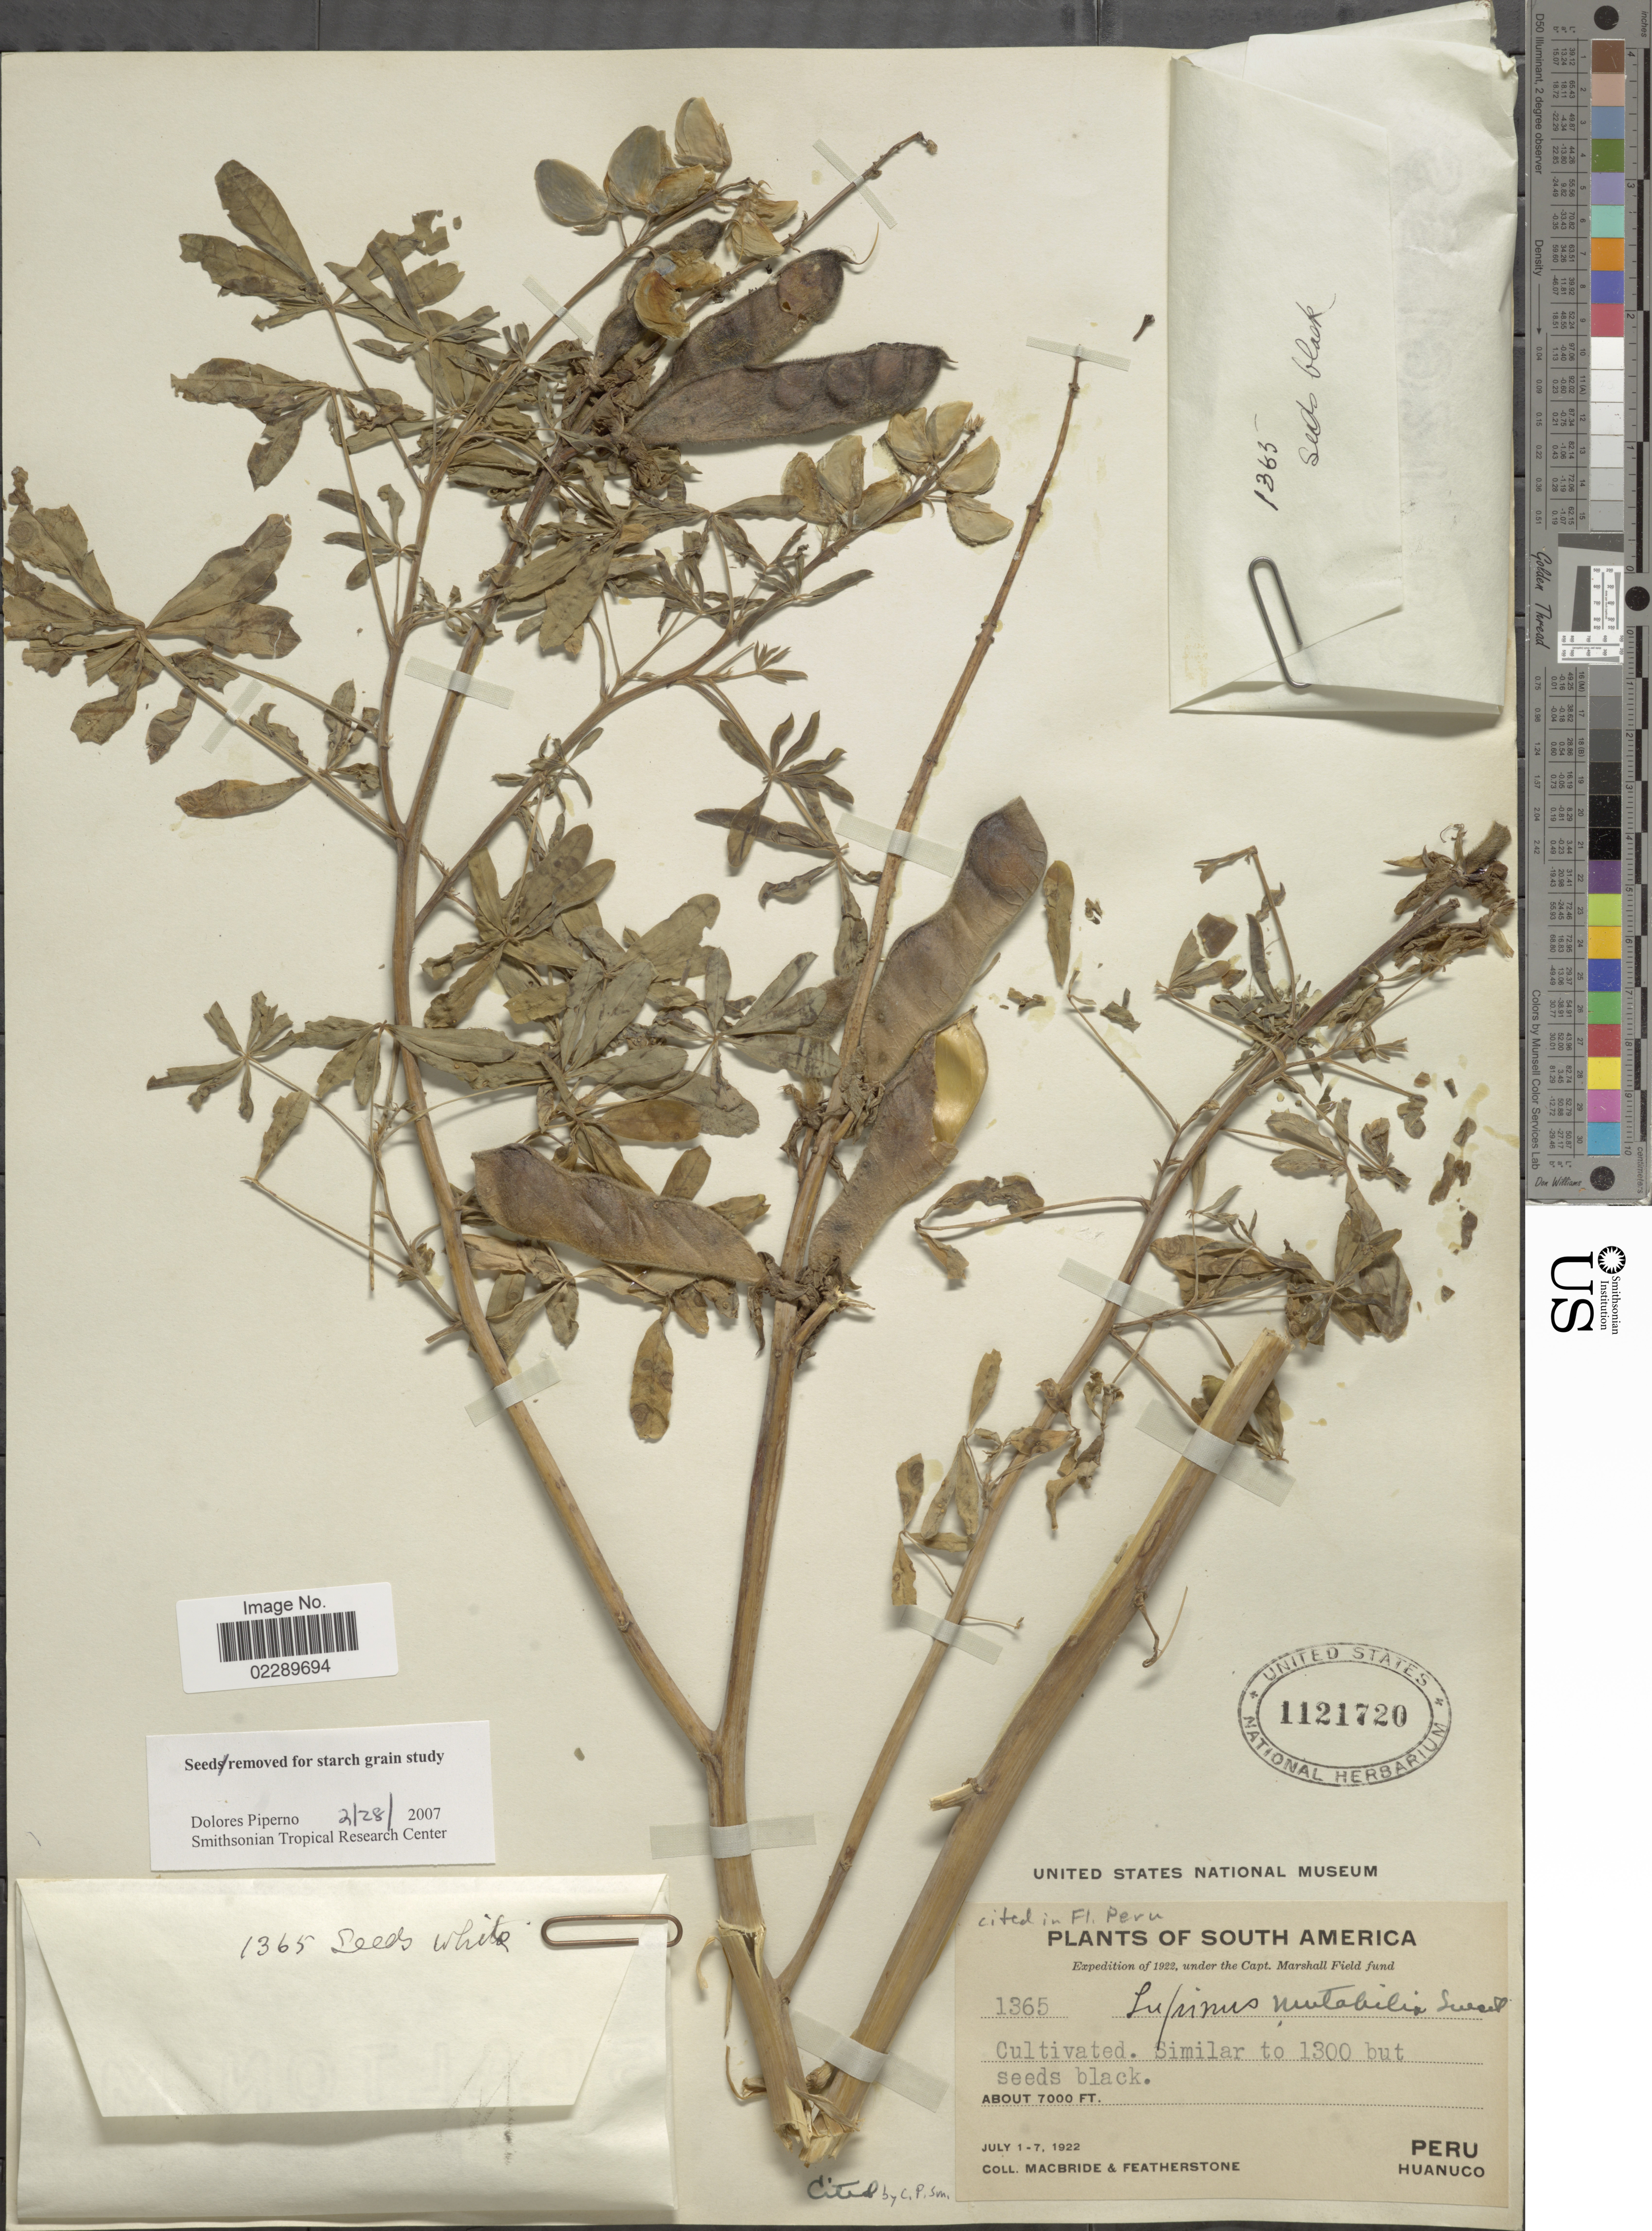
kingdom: Plantae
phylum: Tracheophyta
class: Magnoliopsida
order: Fabales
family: Fabaceae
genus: Lupinus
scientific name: Lupinus mutabilis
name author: Sweet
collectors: Macbride, -- & -. Featherstone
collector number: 1365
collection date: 1922-07-01/1922-07-07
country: Peru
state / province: Huánuco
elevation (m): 2134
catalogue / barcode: US 1121720